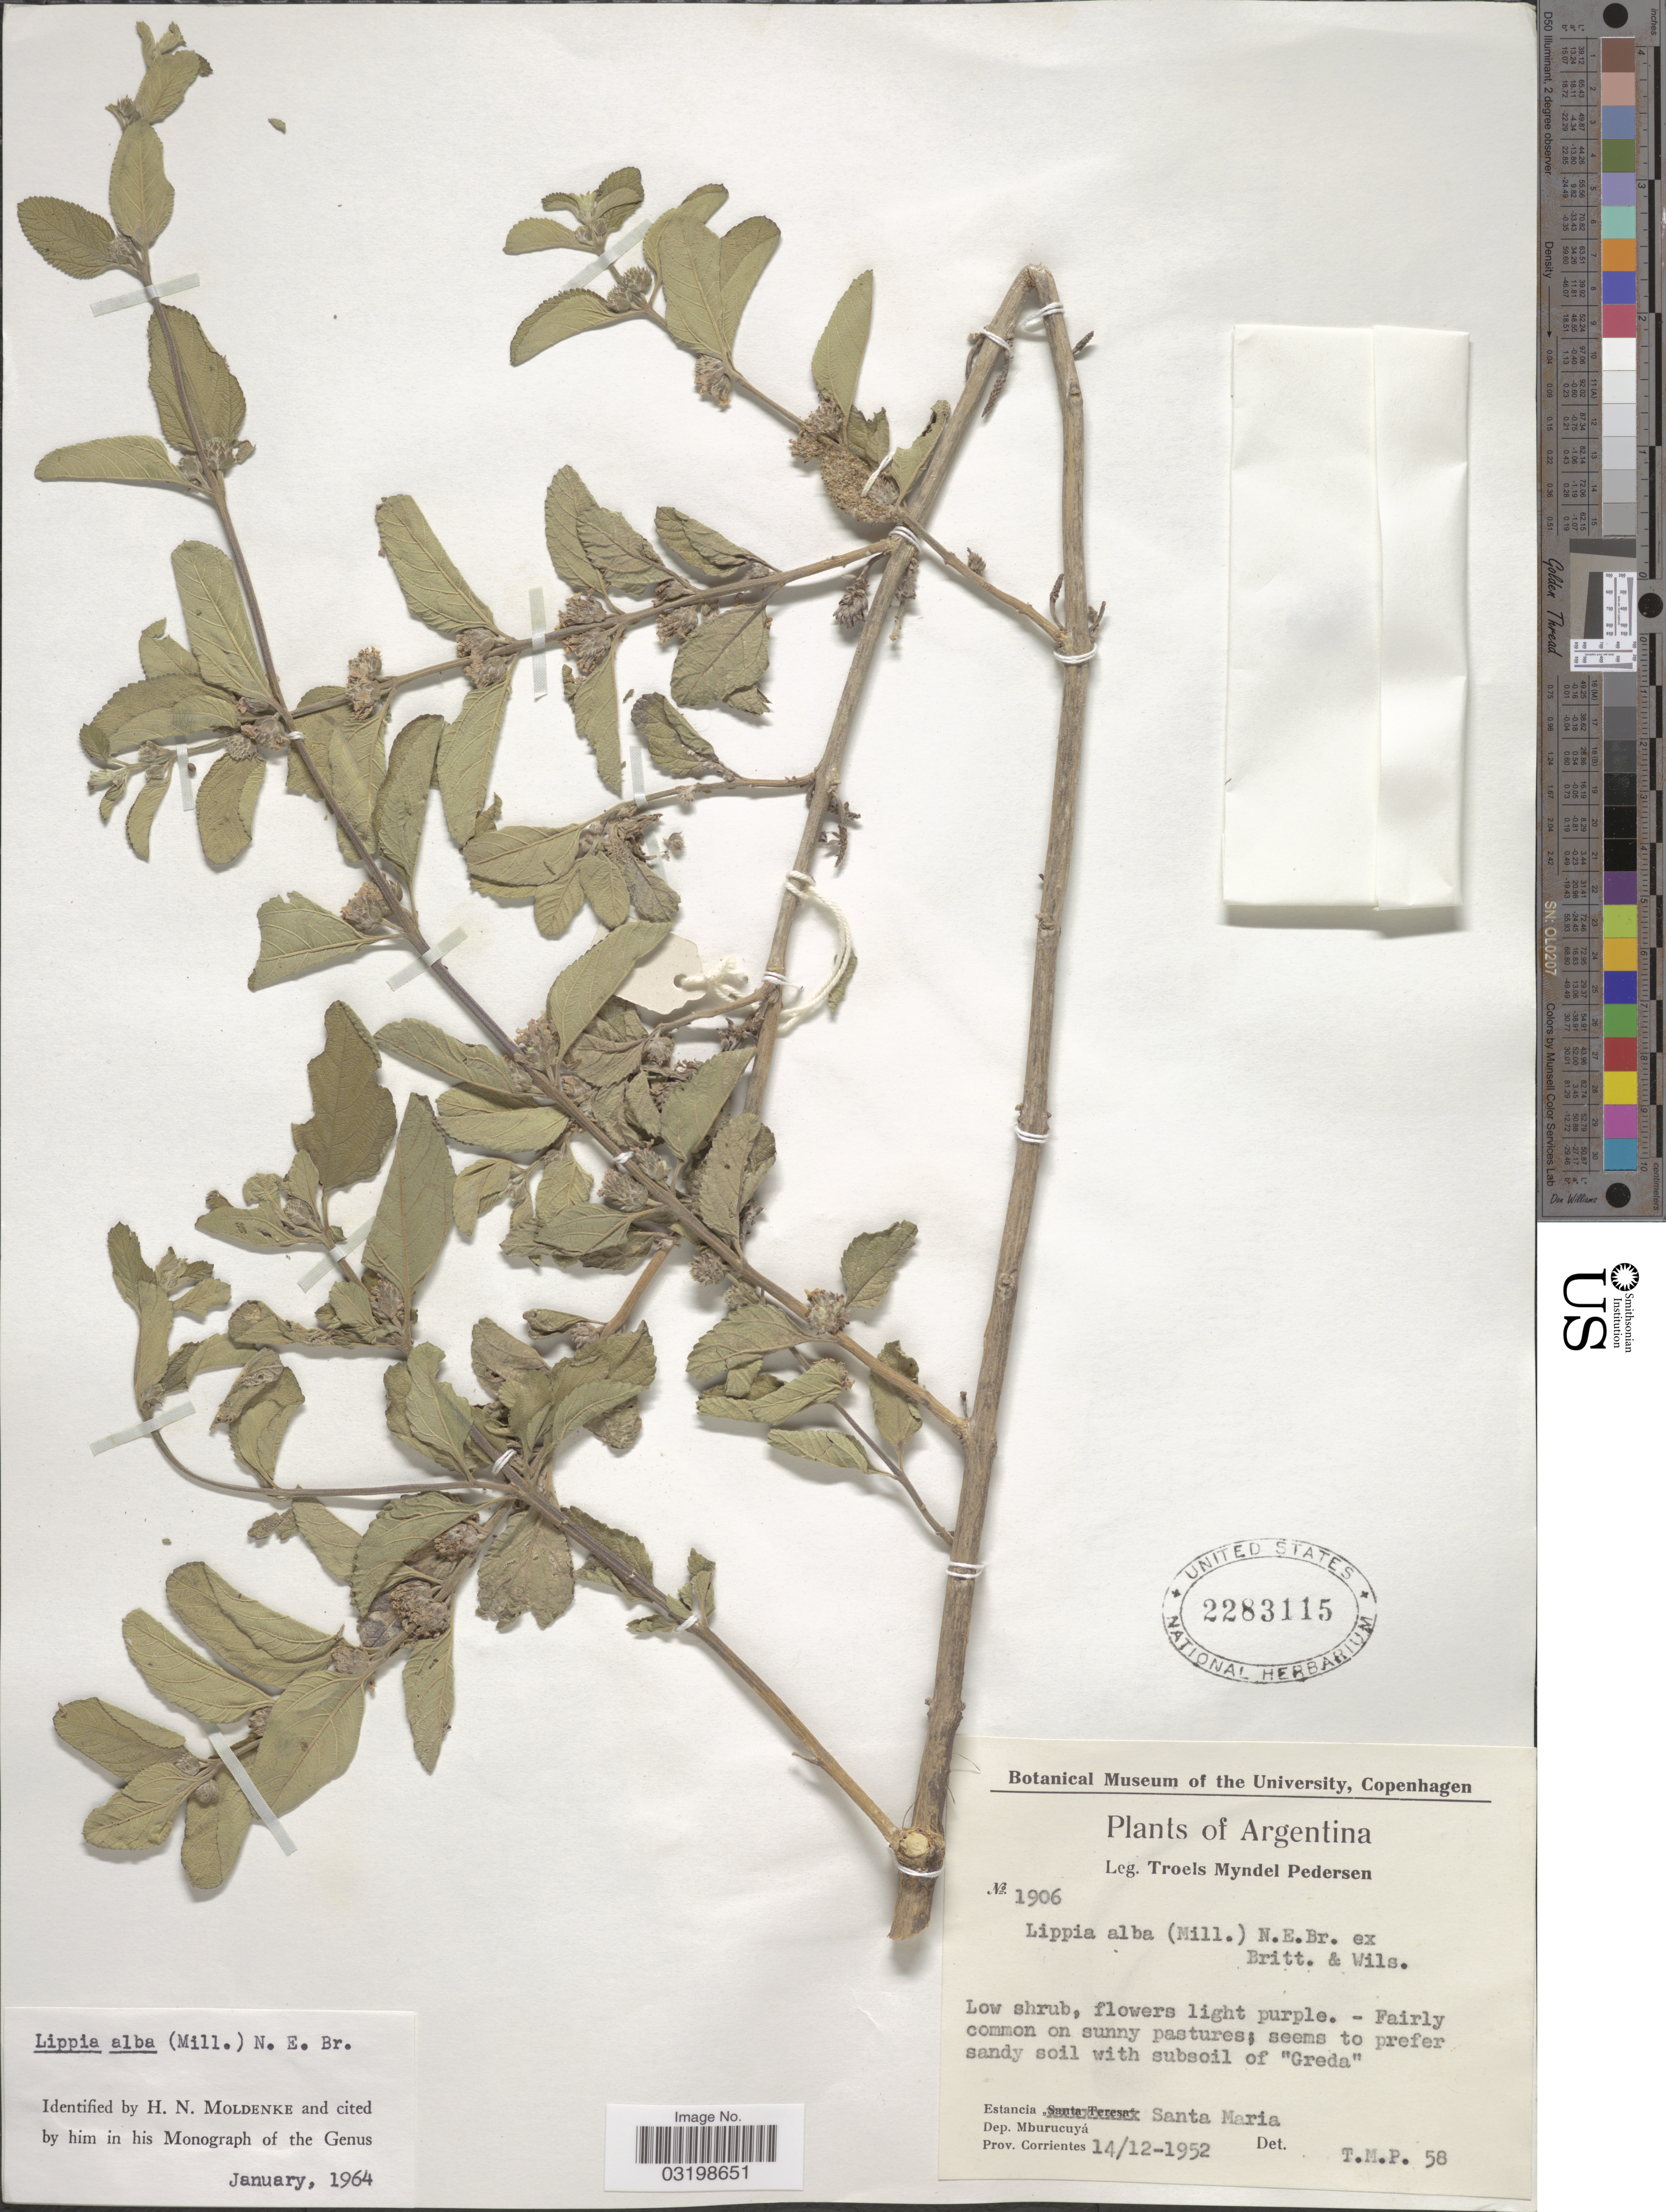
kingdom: Plantae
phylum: Tracheophyta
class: Magnoliopsida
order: Lamiales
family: Verbenaceae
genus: Lippia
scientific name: Lippia alba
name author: (Mill.) N.E. Br. ex Britton & P. Wilson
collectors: T. Pederson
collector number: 1906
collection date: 1952-12-14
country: Argentina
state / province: Corrientes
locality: Estancia Santa Maria, Dep. Mburucuyá.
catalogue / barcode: US 2283115